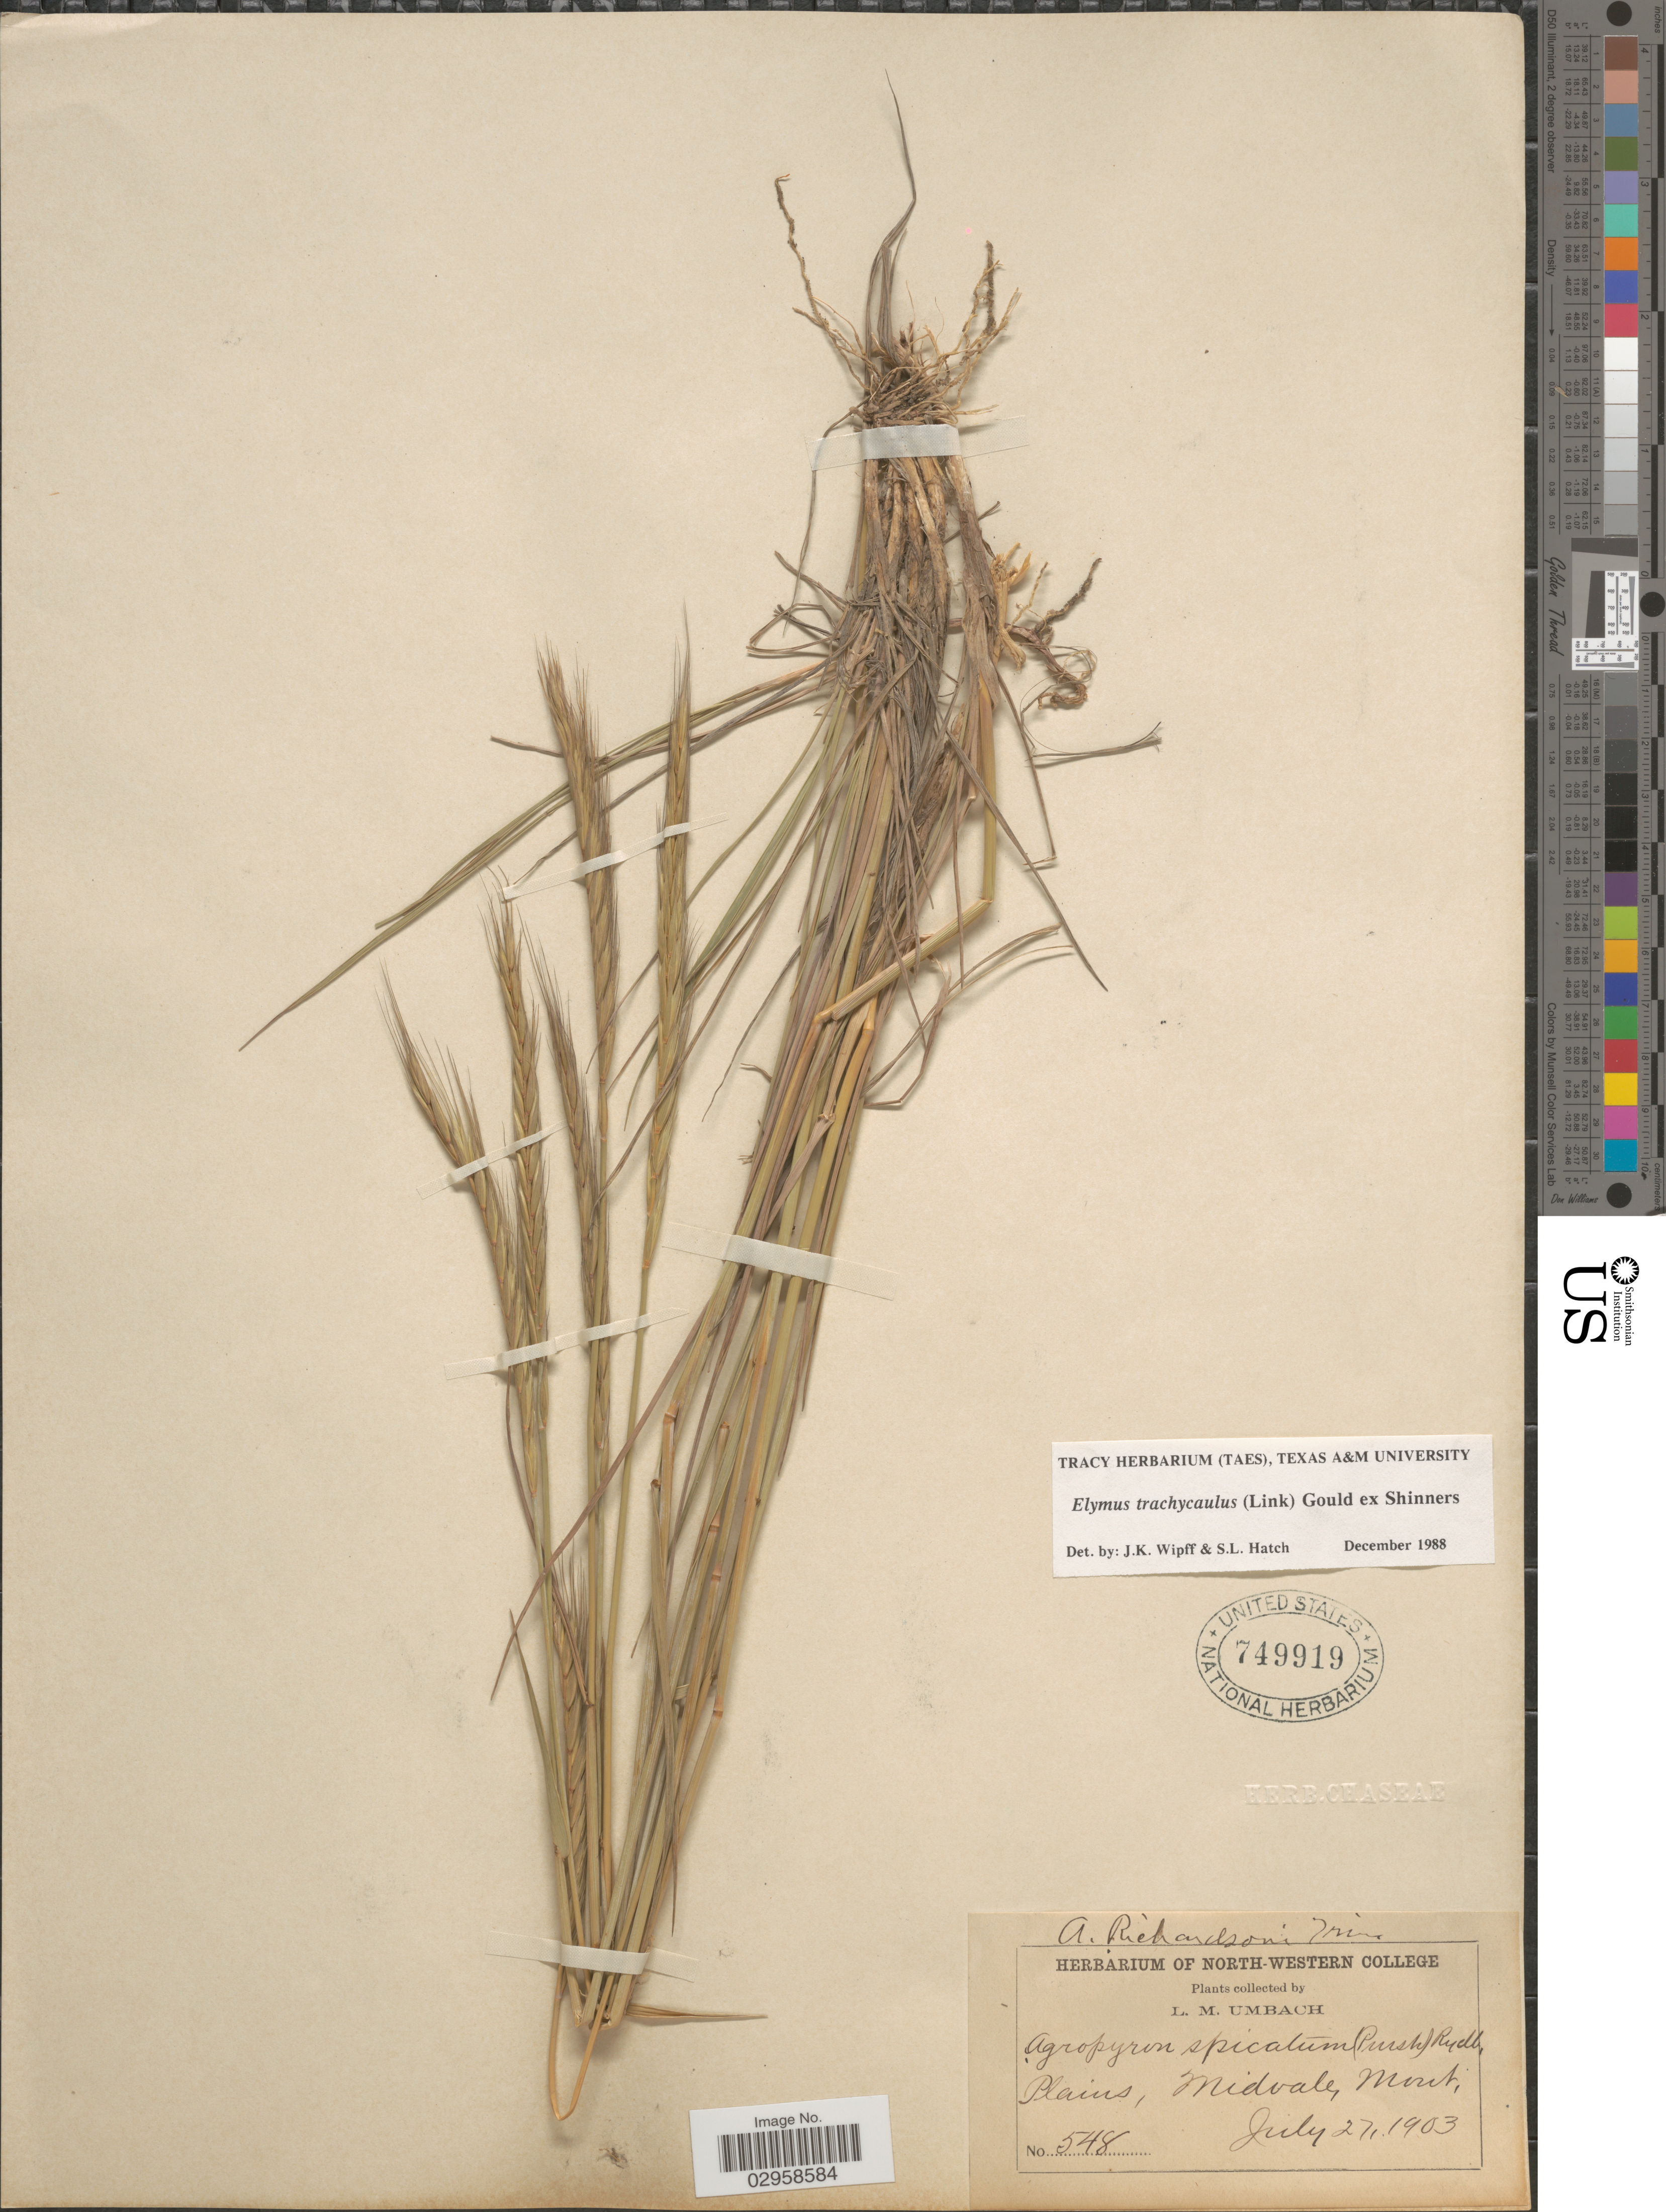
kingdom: Plantae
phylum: Tracheophyta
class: Liliopsida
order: Poales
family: Poaceae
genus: Elymus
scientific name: Elymus trachycaulus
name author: (Link) Gould ex Shinners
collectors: L. M. Umbach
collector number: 548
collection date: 1903-07-27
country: United States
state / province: Montana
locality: Plains, Midvale.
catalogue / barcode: US 749919